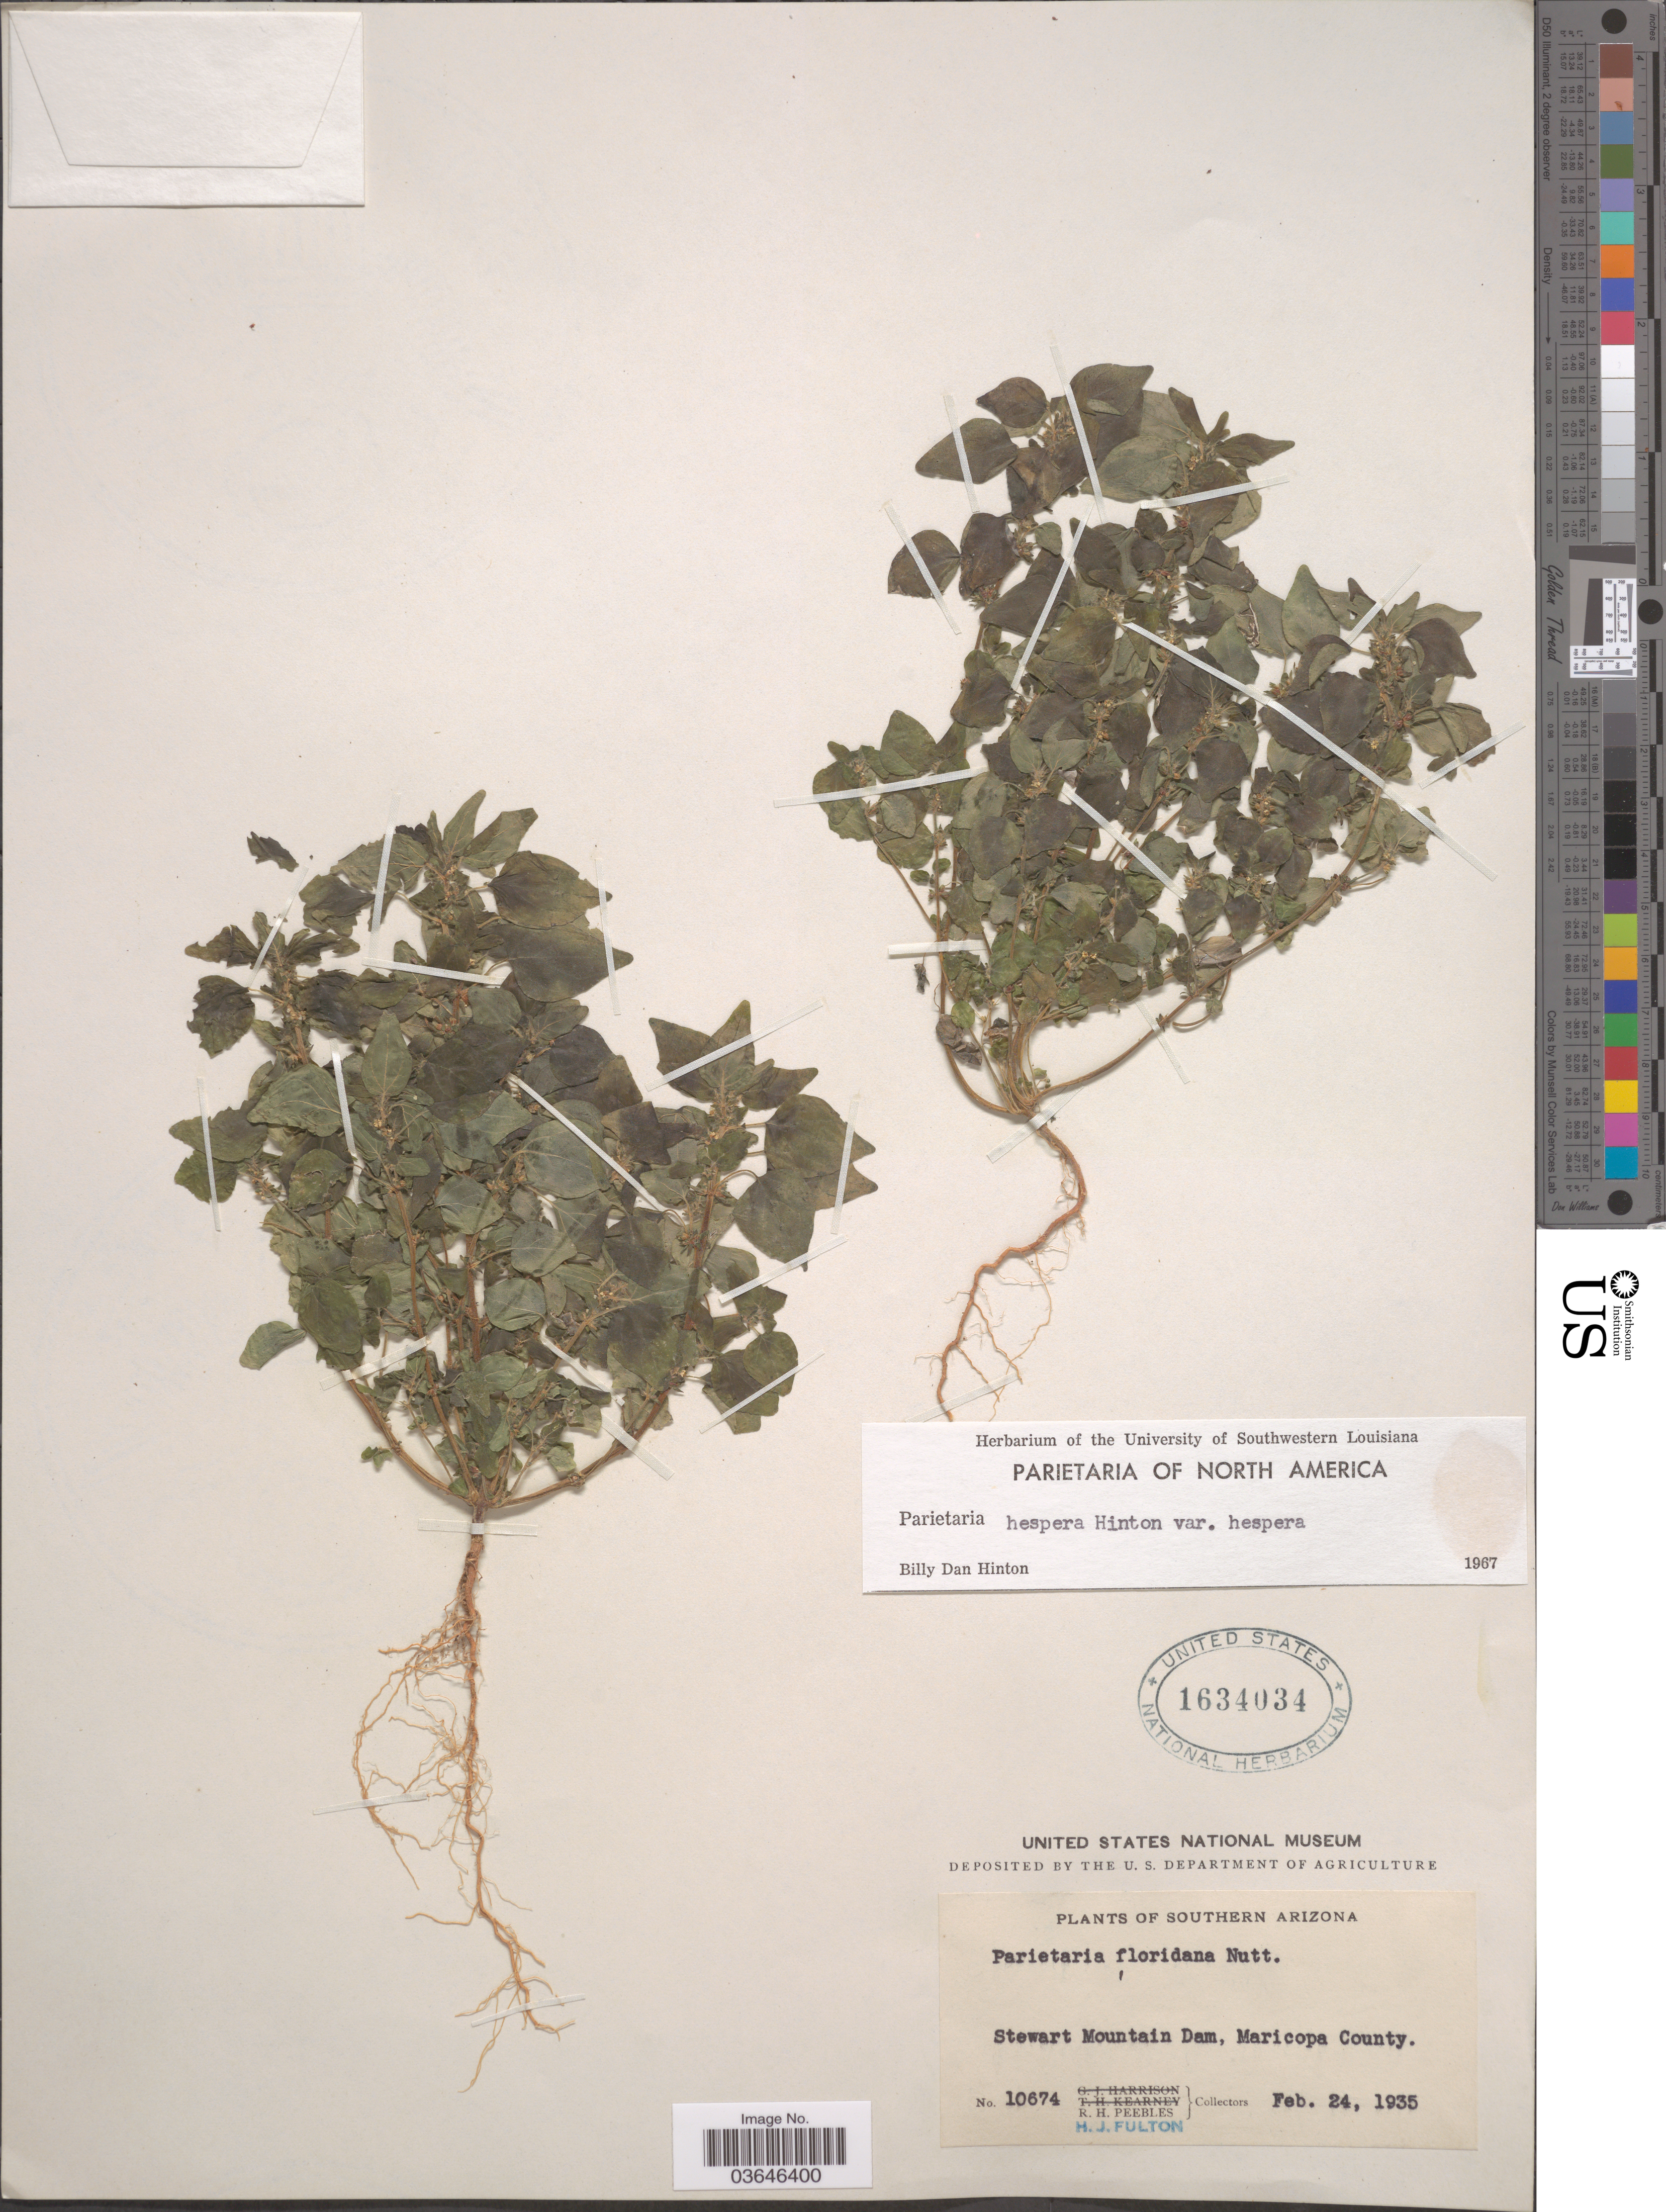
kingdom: Plantae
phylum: Tracheophyta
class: Magnoliopsida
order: Rosales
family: Urticaceae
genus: Parietaria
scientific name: Parietaria hespera var. hespera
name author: Hinton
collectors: R. H. Peebles & H. Fulton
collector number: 10674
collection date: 1935-02-24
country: United States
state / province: Arizona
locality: Southern Arizona. Stewart Mountain Dam, Maricopa County.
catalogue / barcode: US 1634034